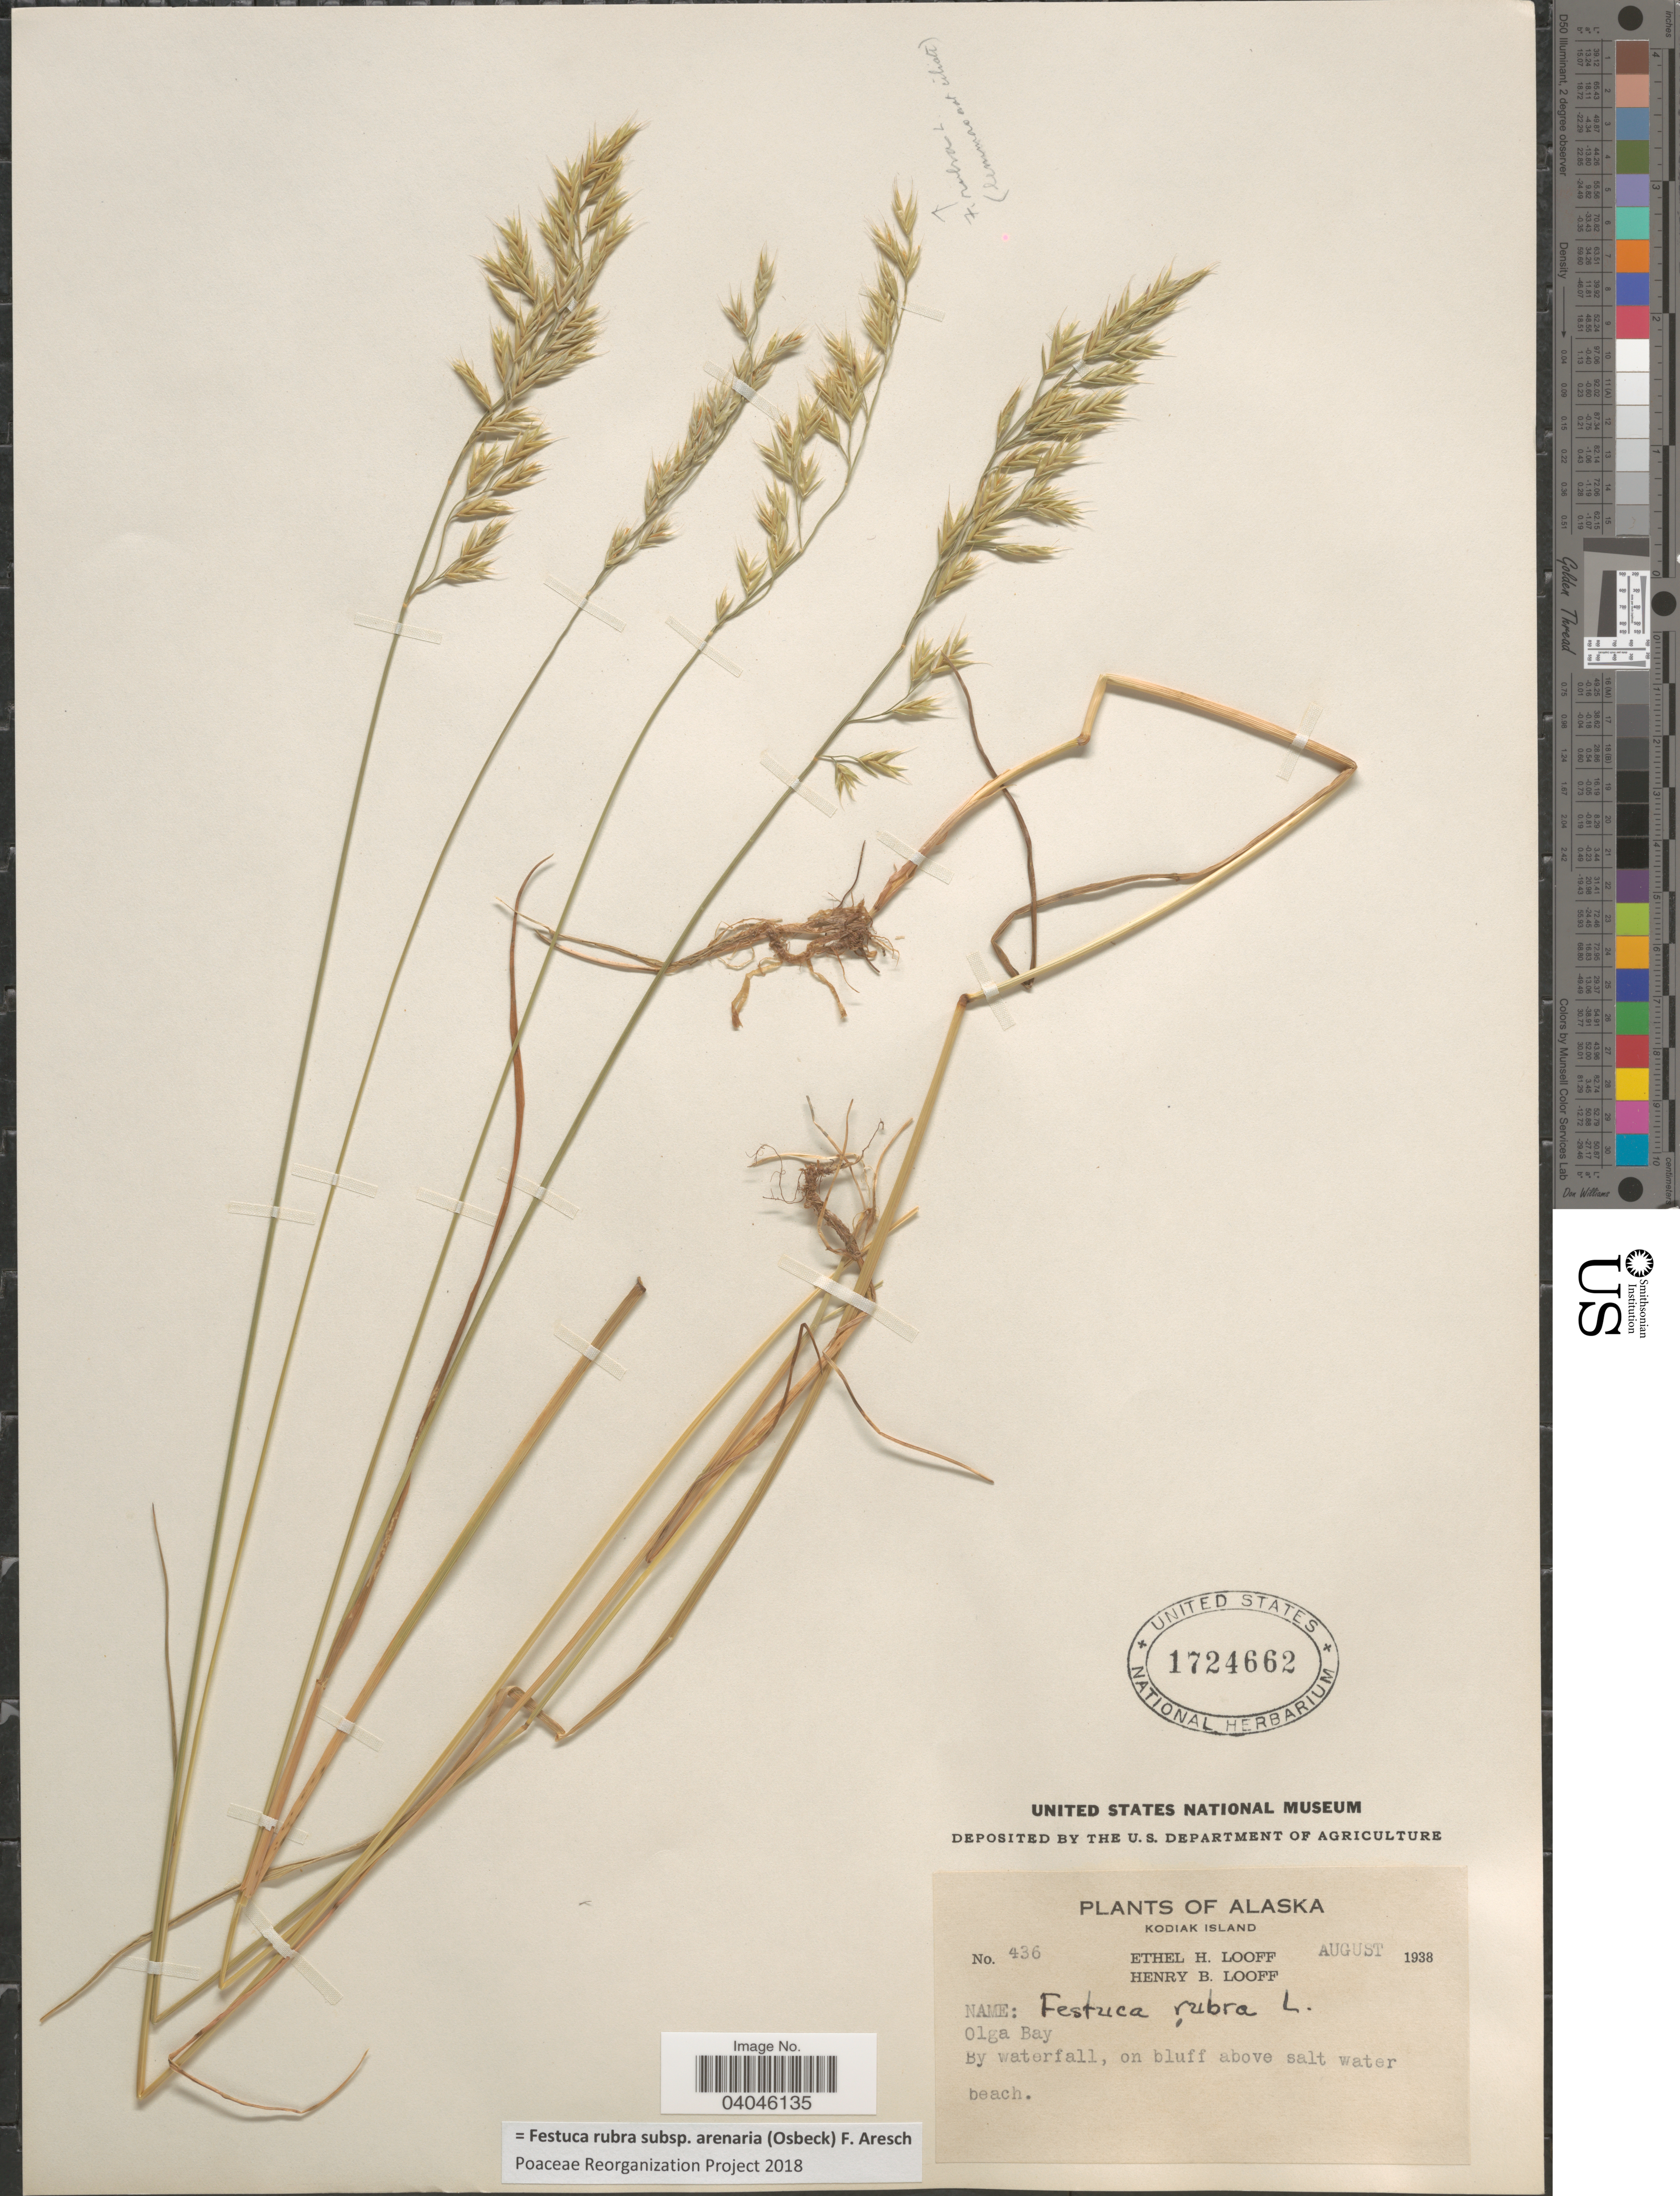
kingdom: Plantae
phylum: Tracheophyta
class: Liliopsida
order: Poales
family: Poaceae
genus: Festuca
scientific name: Festuca rubra subsp. arenaria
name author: (Osbeck) F. Aresch.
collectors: E. Looff & H. Looff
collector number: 436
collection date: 1938-08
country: United States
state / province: Alaska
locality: Kodiak Island. Olga Bay. By waterfall, on bluff above salt water.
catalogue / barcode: US 1724662